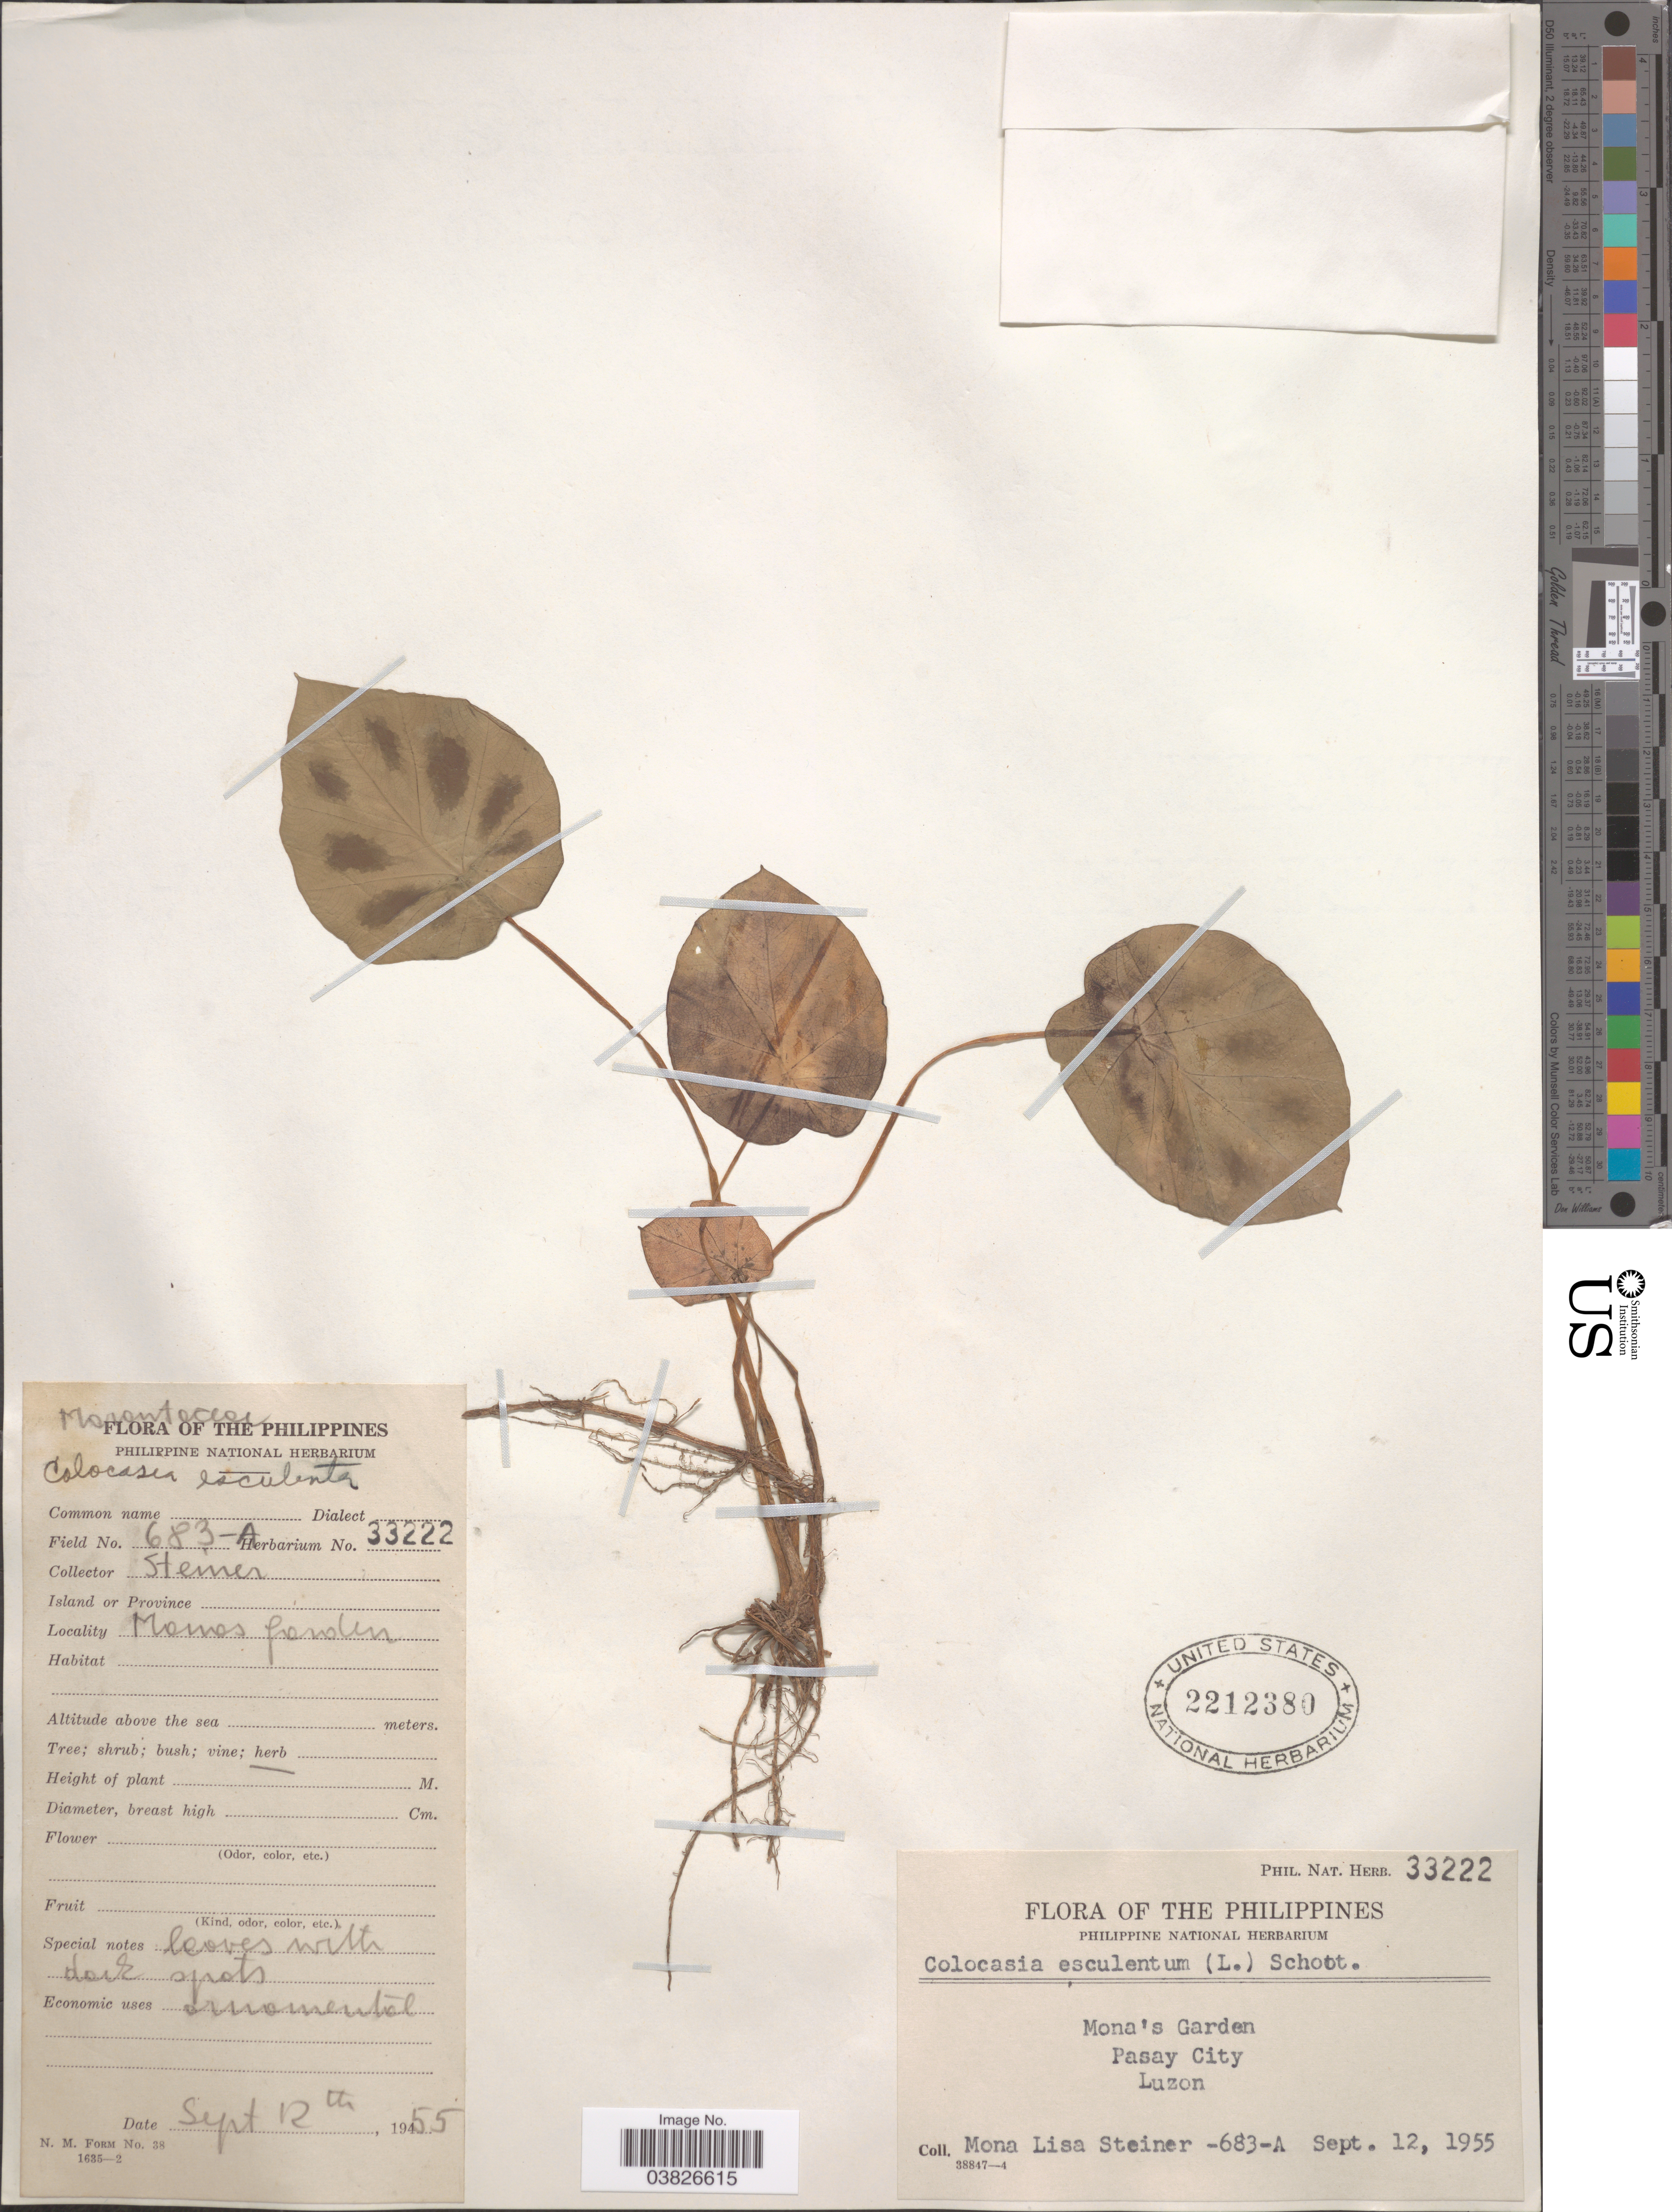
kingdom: Plantae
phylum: Tracheophyta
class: Liliopsida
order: Alismatales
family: Araceae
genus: Colocasia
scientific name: Colocasia esculenta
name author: (L.) Schott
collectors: M. Steiner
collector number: Phil. Nat. Herb. 33222/683-A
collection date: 1955-09-12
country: Philippines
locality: Mona's Garden. Pasay City, Luzon.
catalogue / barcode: US 2212380